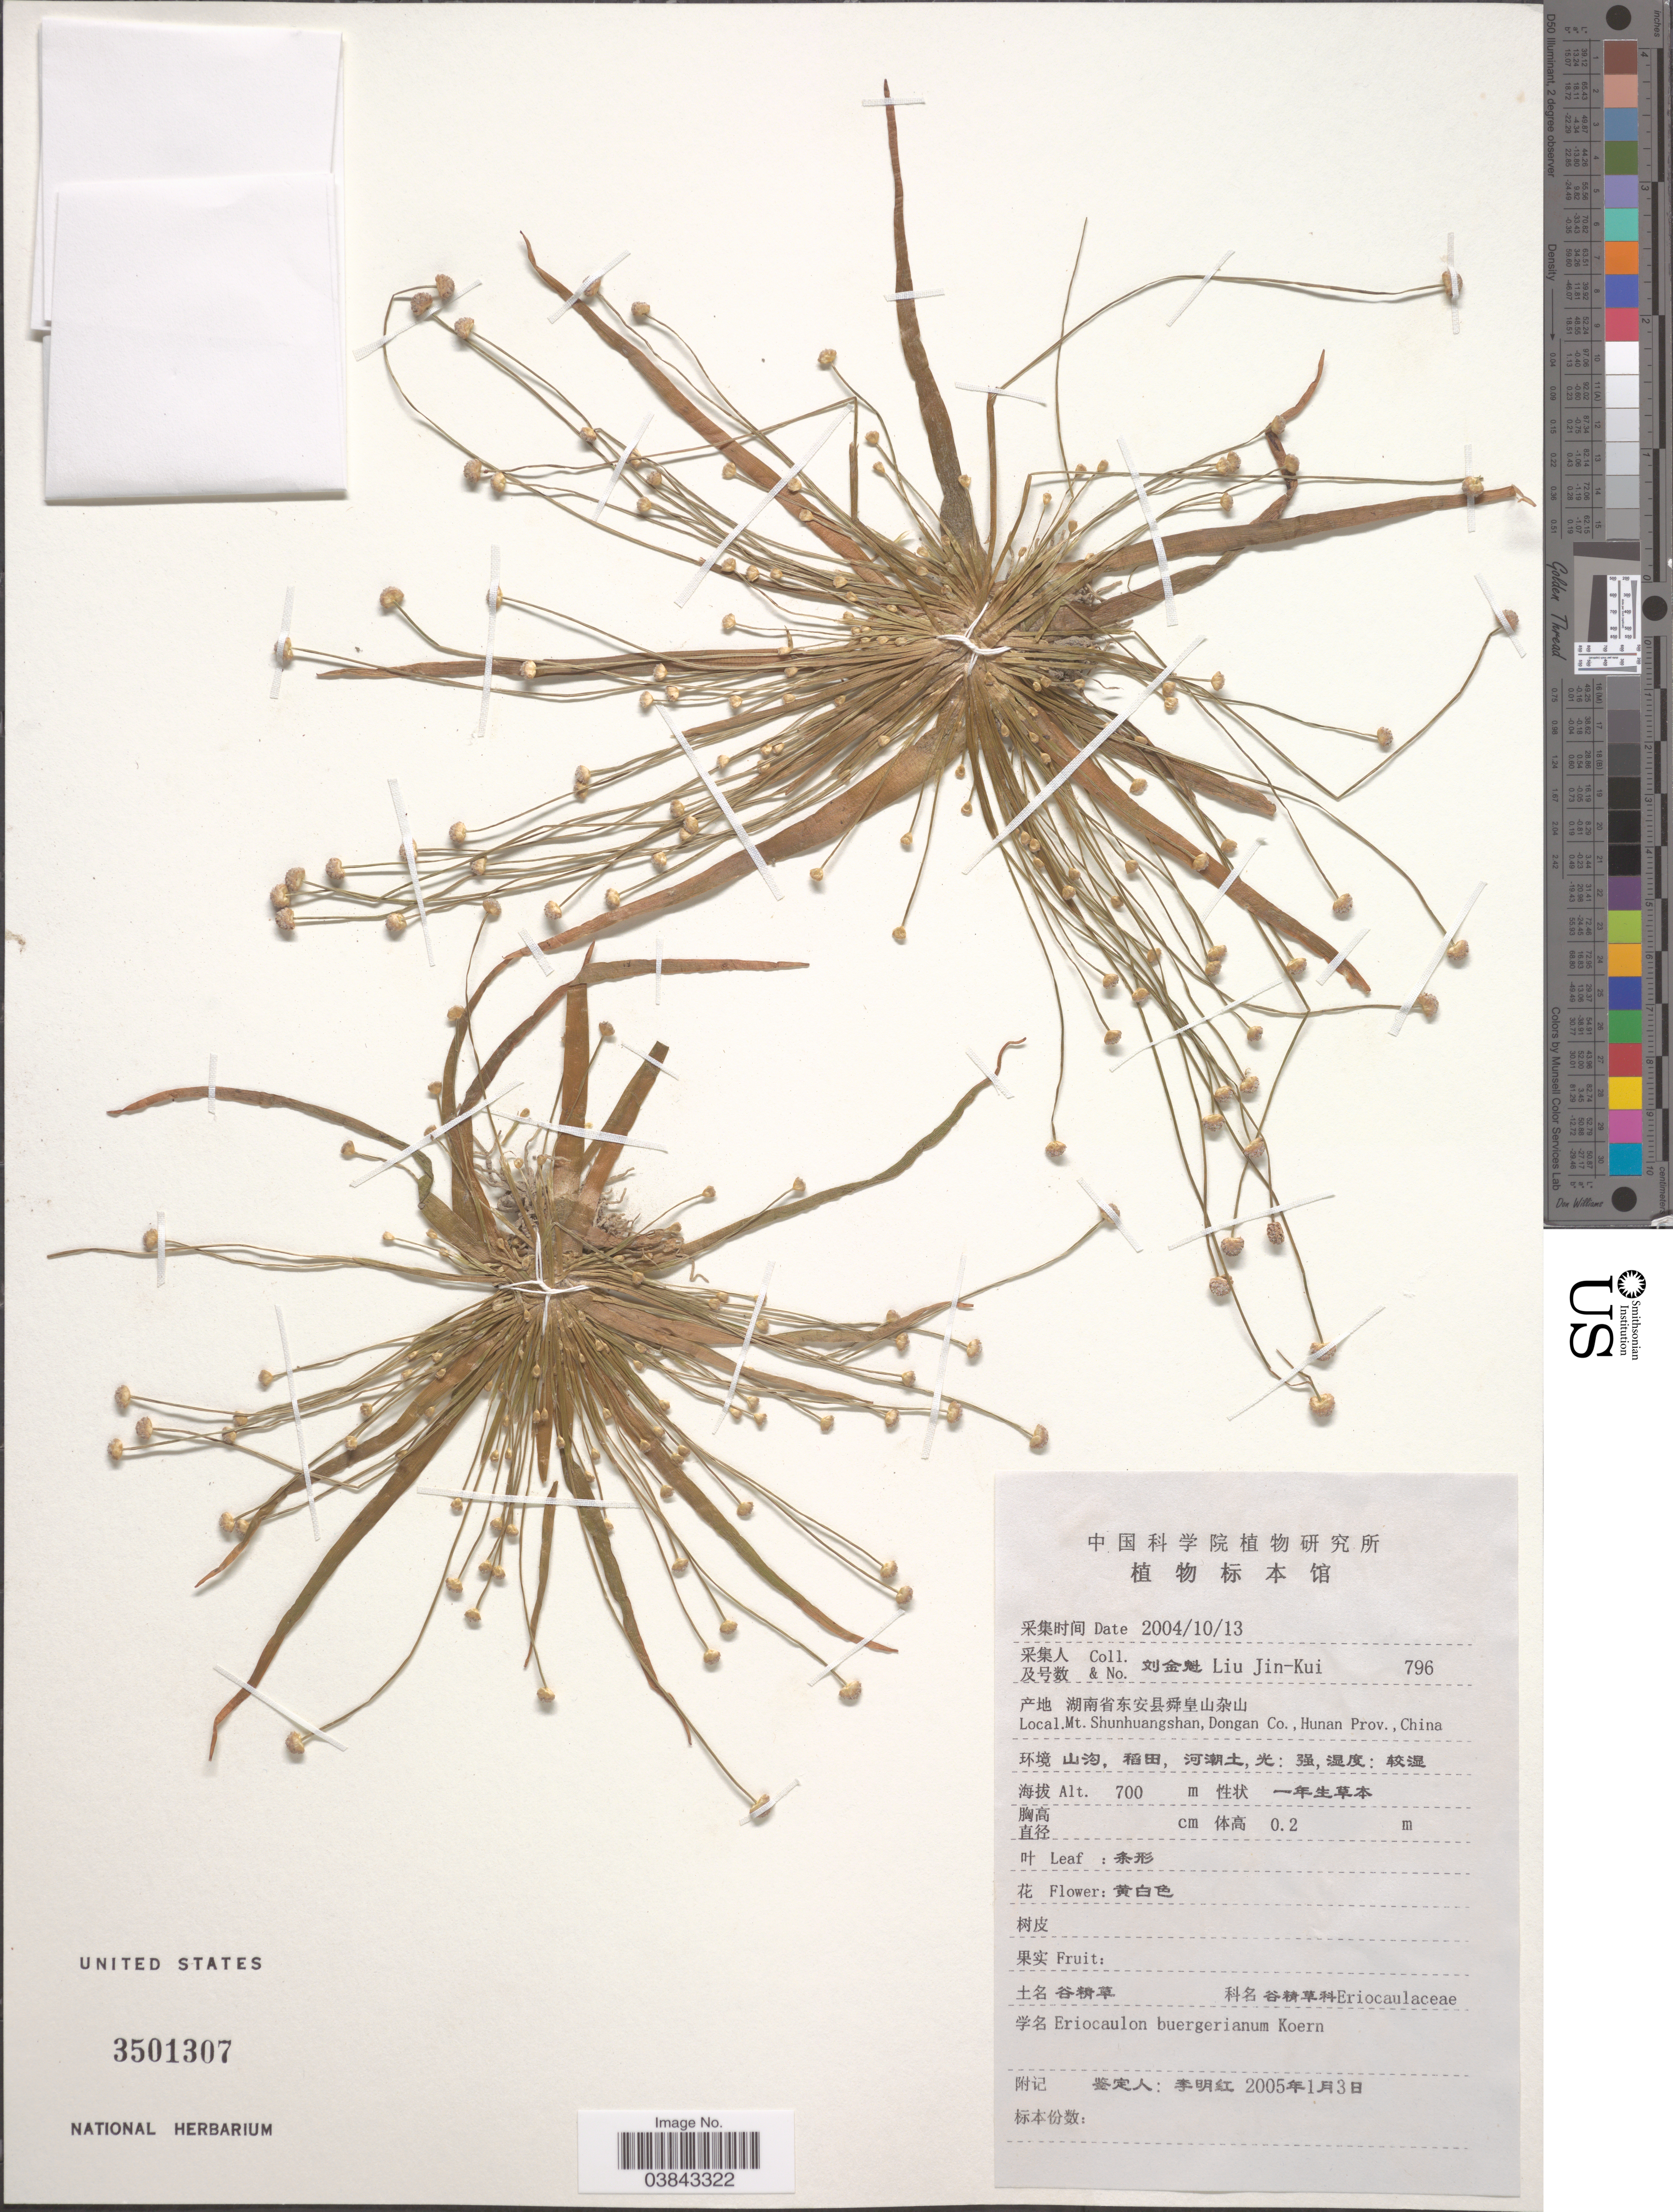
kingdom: Plantae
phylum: Tracheophyta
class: Liliopsida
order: Poales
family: Eriocaulaceae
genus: Eriocaulon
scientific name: Eriocaulon buergerianum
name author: Körn.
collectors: Liu Jin-Kui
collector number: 796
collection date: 2004-10-13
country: China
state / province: Hunan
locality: Mt. Shunhuangshan, Dongan Co.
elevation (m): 700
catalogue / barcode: US 3501307